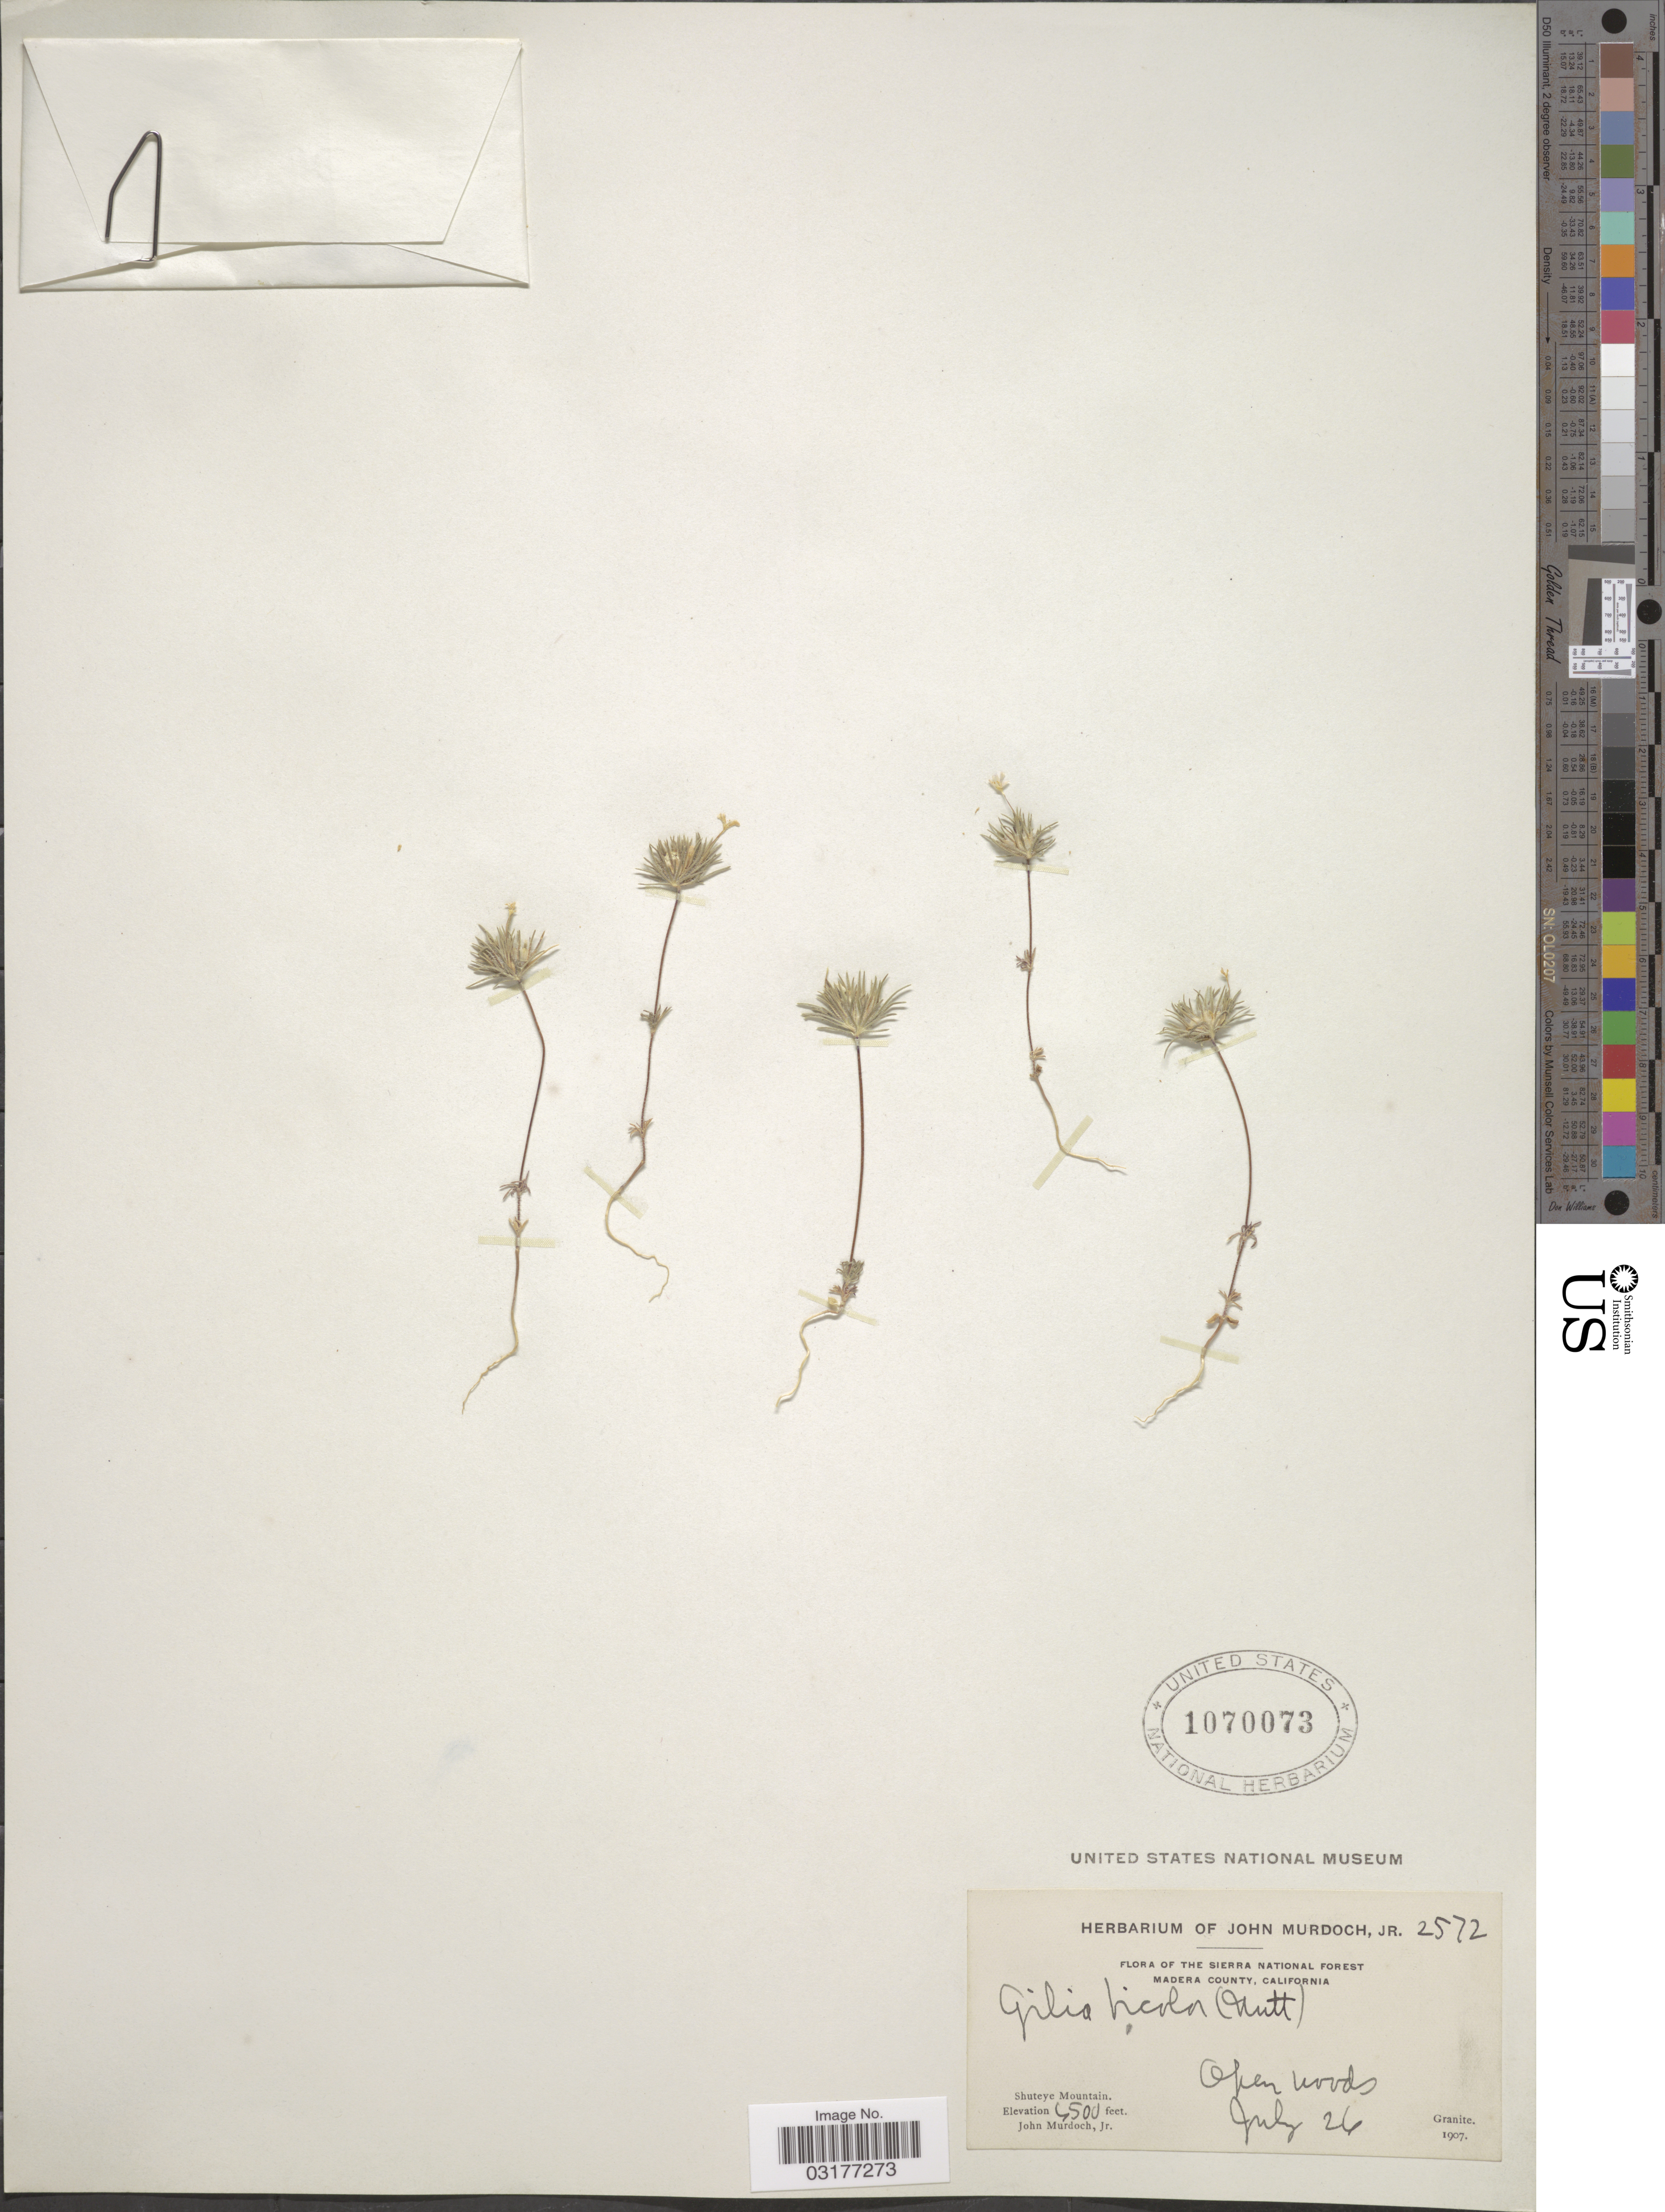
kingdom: Plantae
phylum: Tracheophyta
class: Magnoliopsida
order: Ericales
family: Polemoniaceae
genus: Leptosiphon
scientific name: Leptosiphon bicolor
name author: Nutt.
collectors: J. Murdoch Jr.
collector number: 2572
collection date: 1907-07-26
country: United States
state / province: California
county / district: Madera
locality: The Sierra National Forest. Madera County. Shuteye Mountain. Granite.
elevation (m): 152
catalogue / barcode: US 1070073